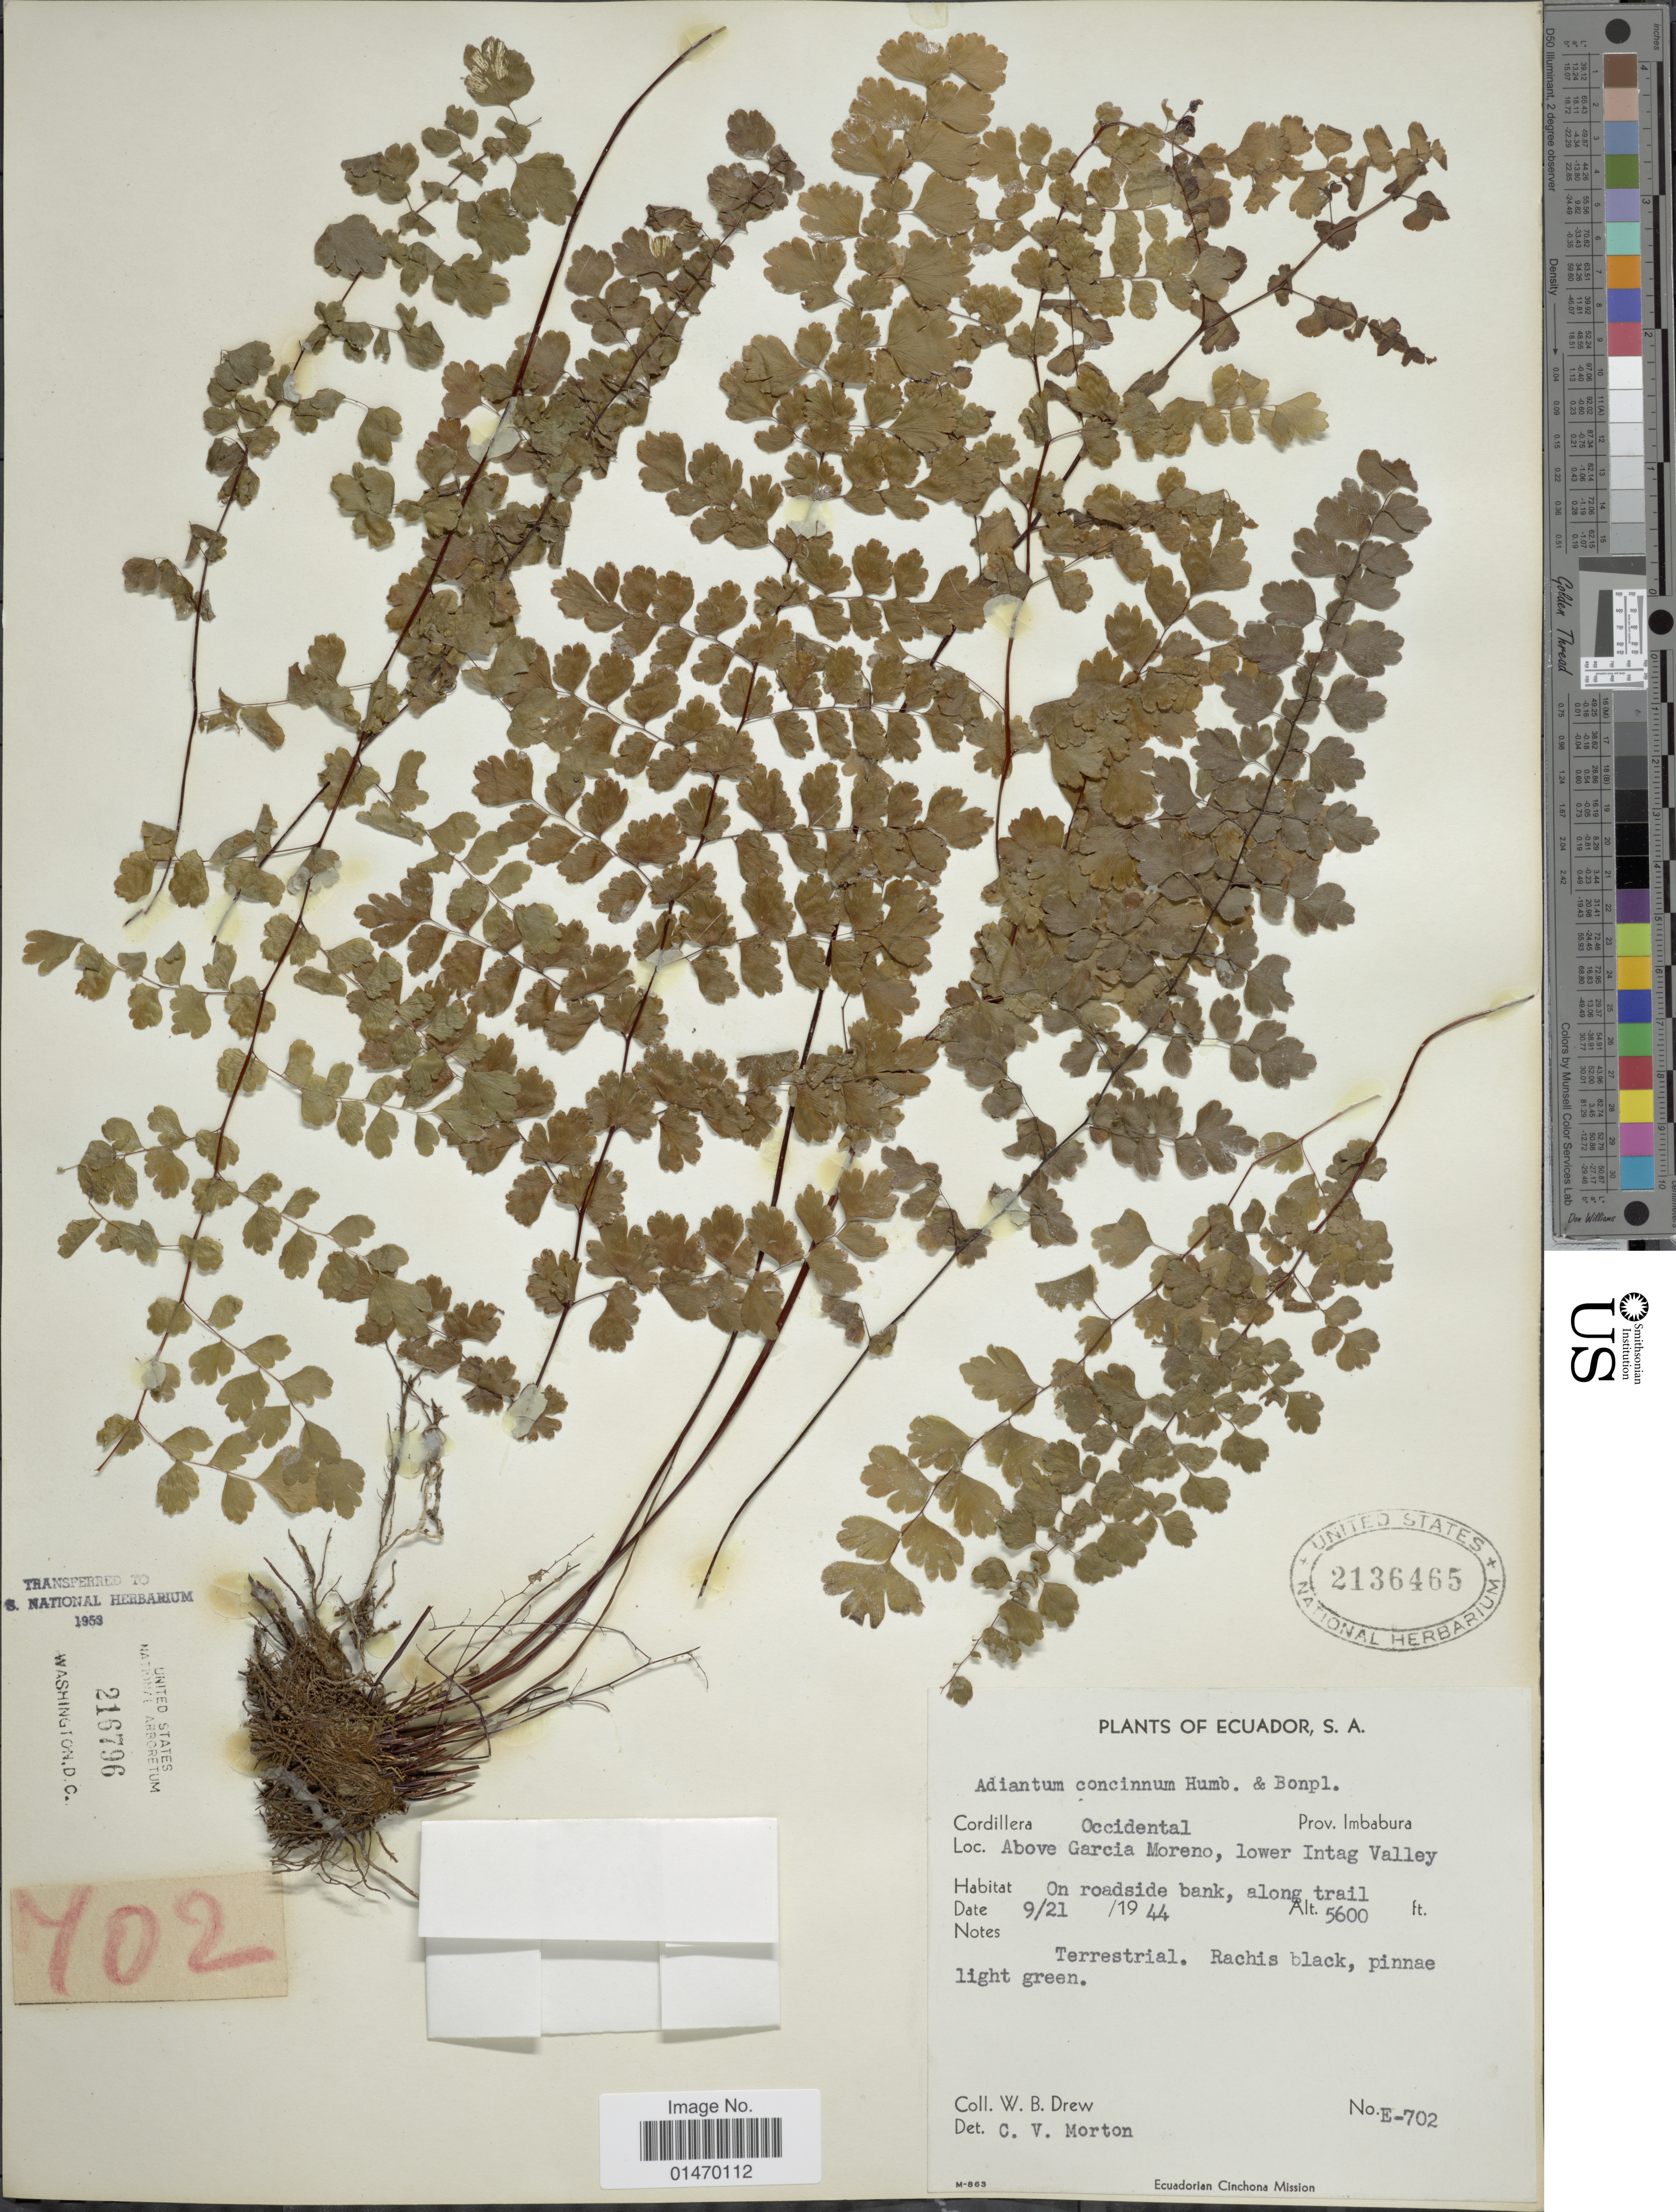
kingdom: Plantae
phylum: Tracheophyta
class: Polypodiopsida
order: Polypodiales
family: Pteridaceae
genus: Adiantum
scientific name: Adiantum concinnum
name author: Humb. & Bonpl. ex Willd.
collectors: W. B. Drew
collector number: E-702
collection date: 1944-09-21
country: Ecuador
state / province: Imbabura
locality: Above Garcia Moreno, lower Intag Valley.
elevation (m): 1707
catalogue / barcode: US 2136465